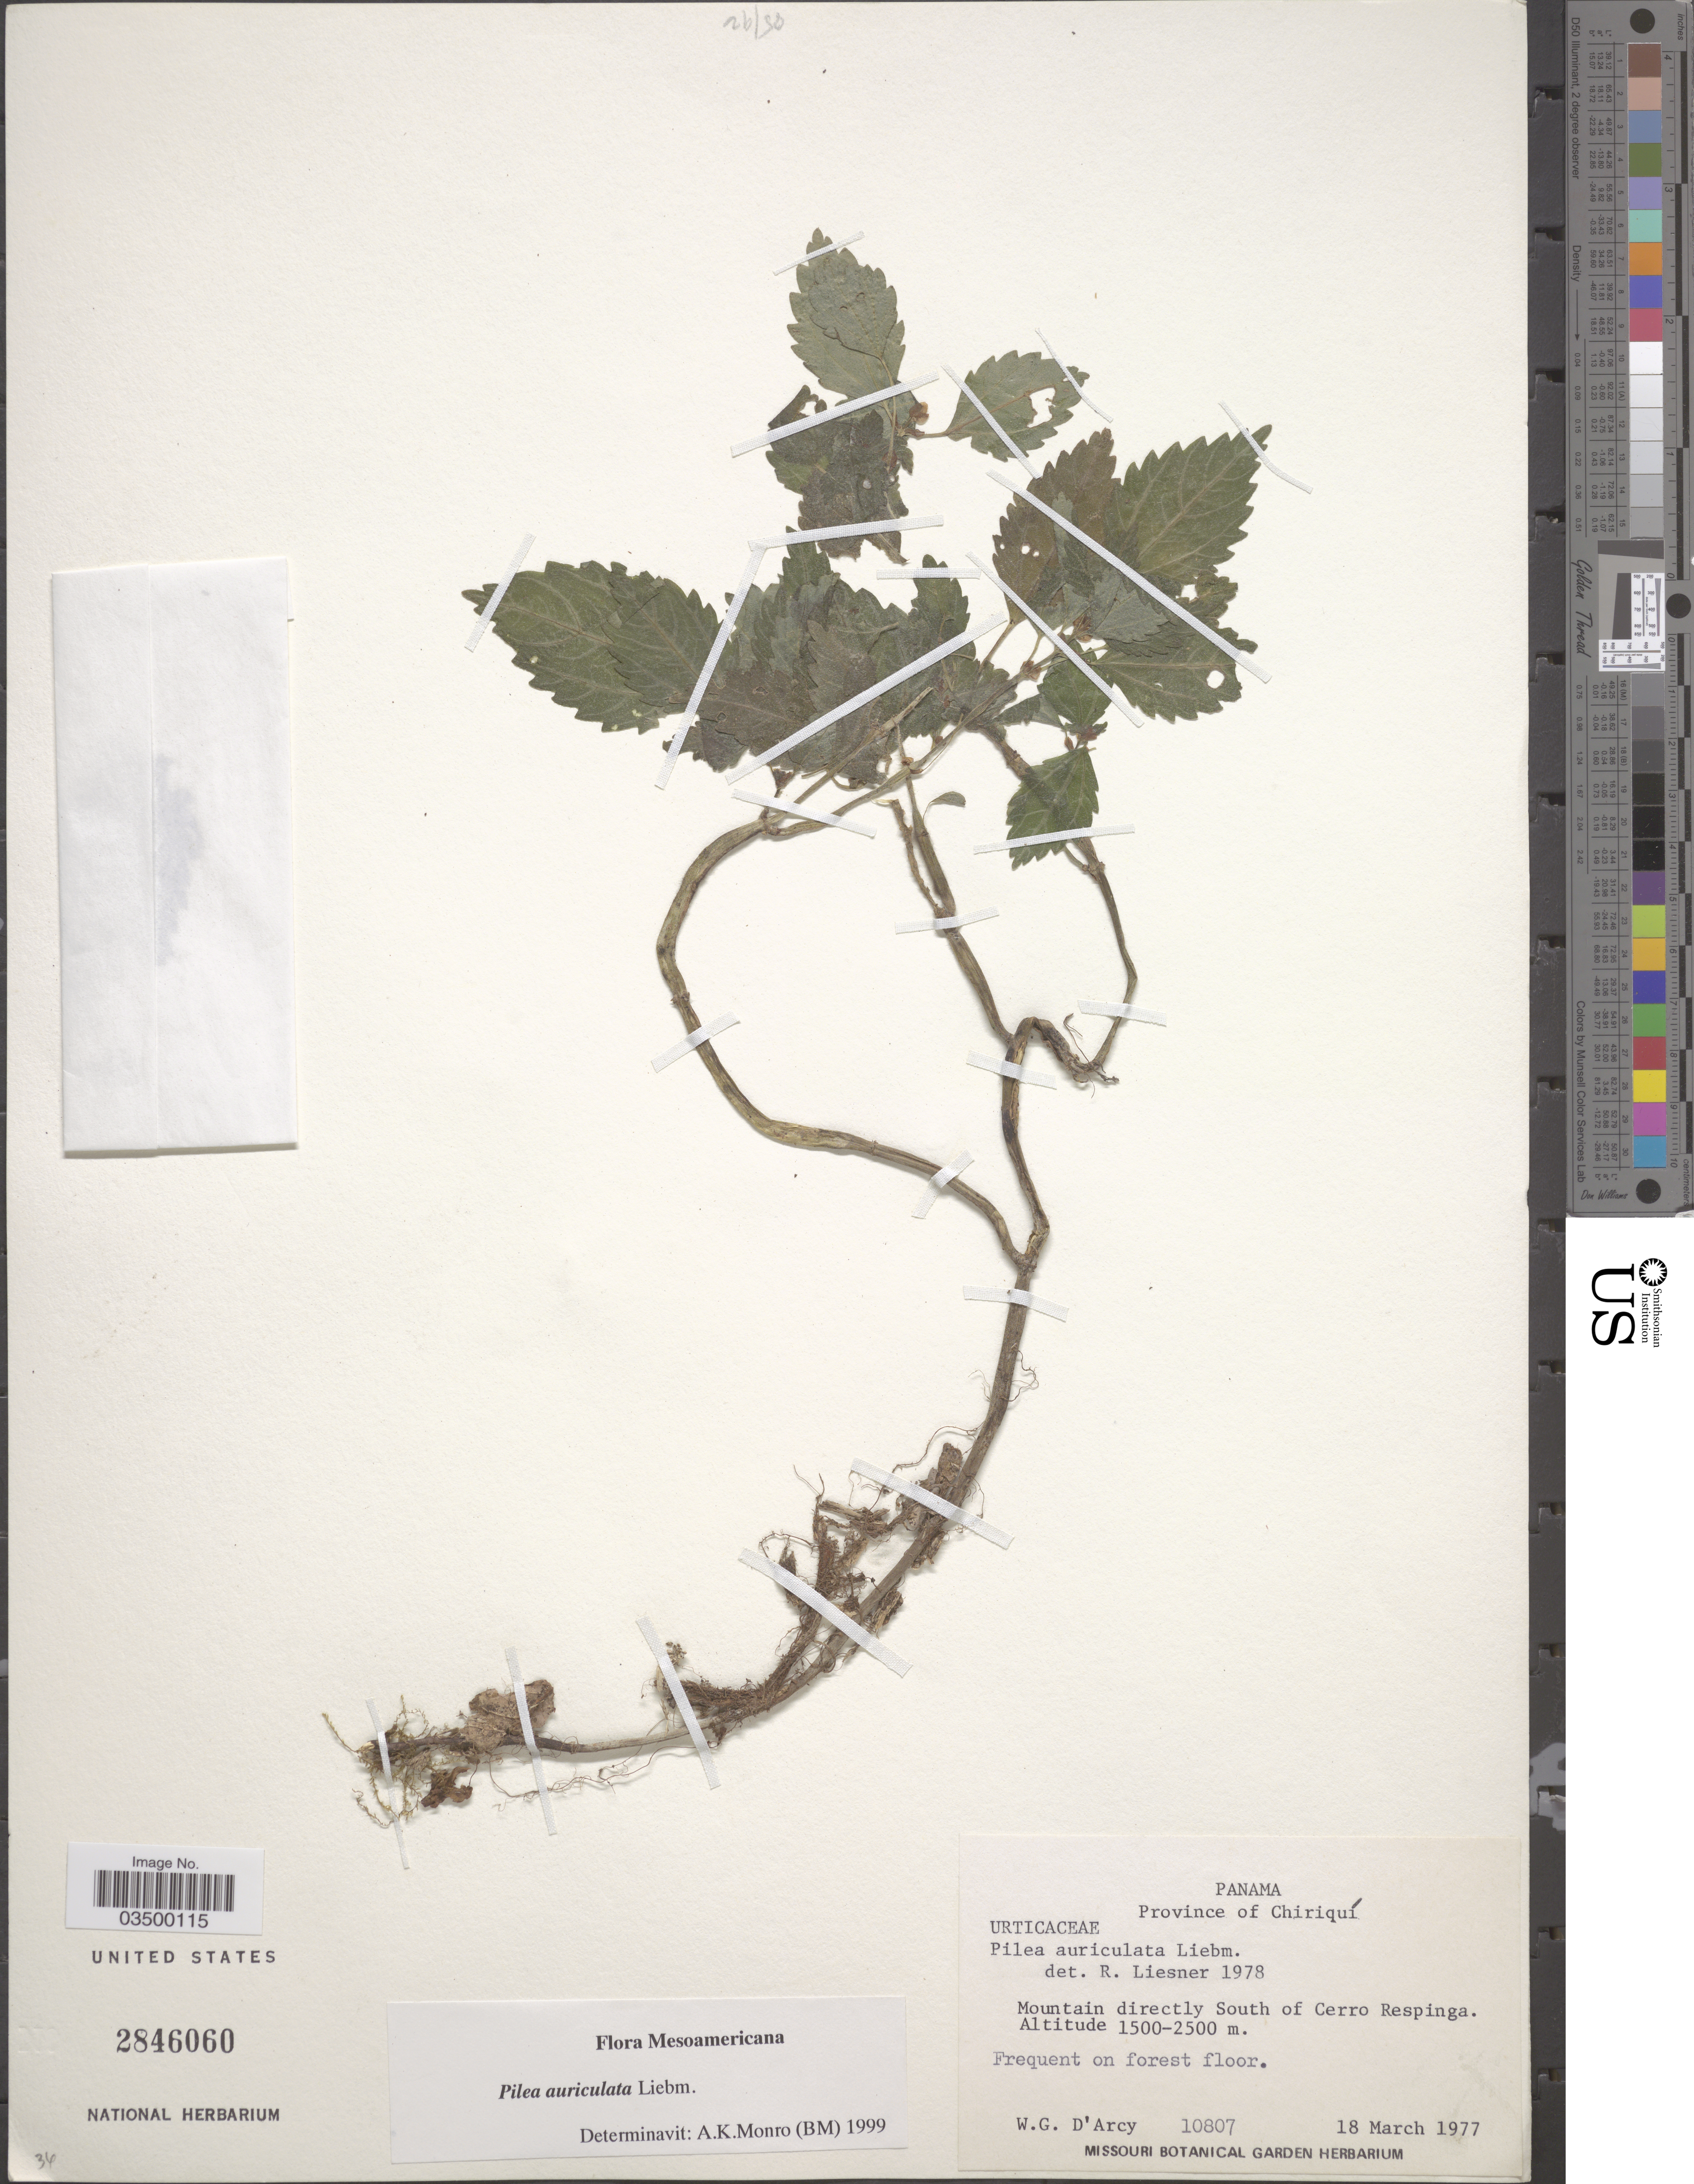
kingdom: Plantae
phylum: Tracheophyta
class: Magnoliopsida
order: Rosales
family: Urticaceae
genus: Pilea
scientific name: Pilea auriculata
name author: Liebm.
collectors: W. G. D'Arcy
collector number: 10807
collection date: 1977-03-18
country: Panama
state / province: Chiriqui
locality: Mountain directly South of Cerro Respinga.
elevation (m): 1500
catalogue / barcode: US 2846060